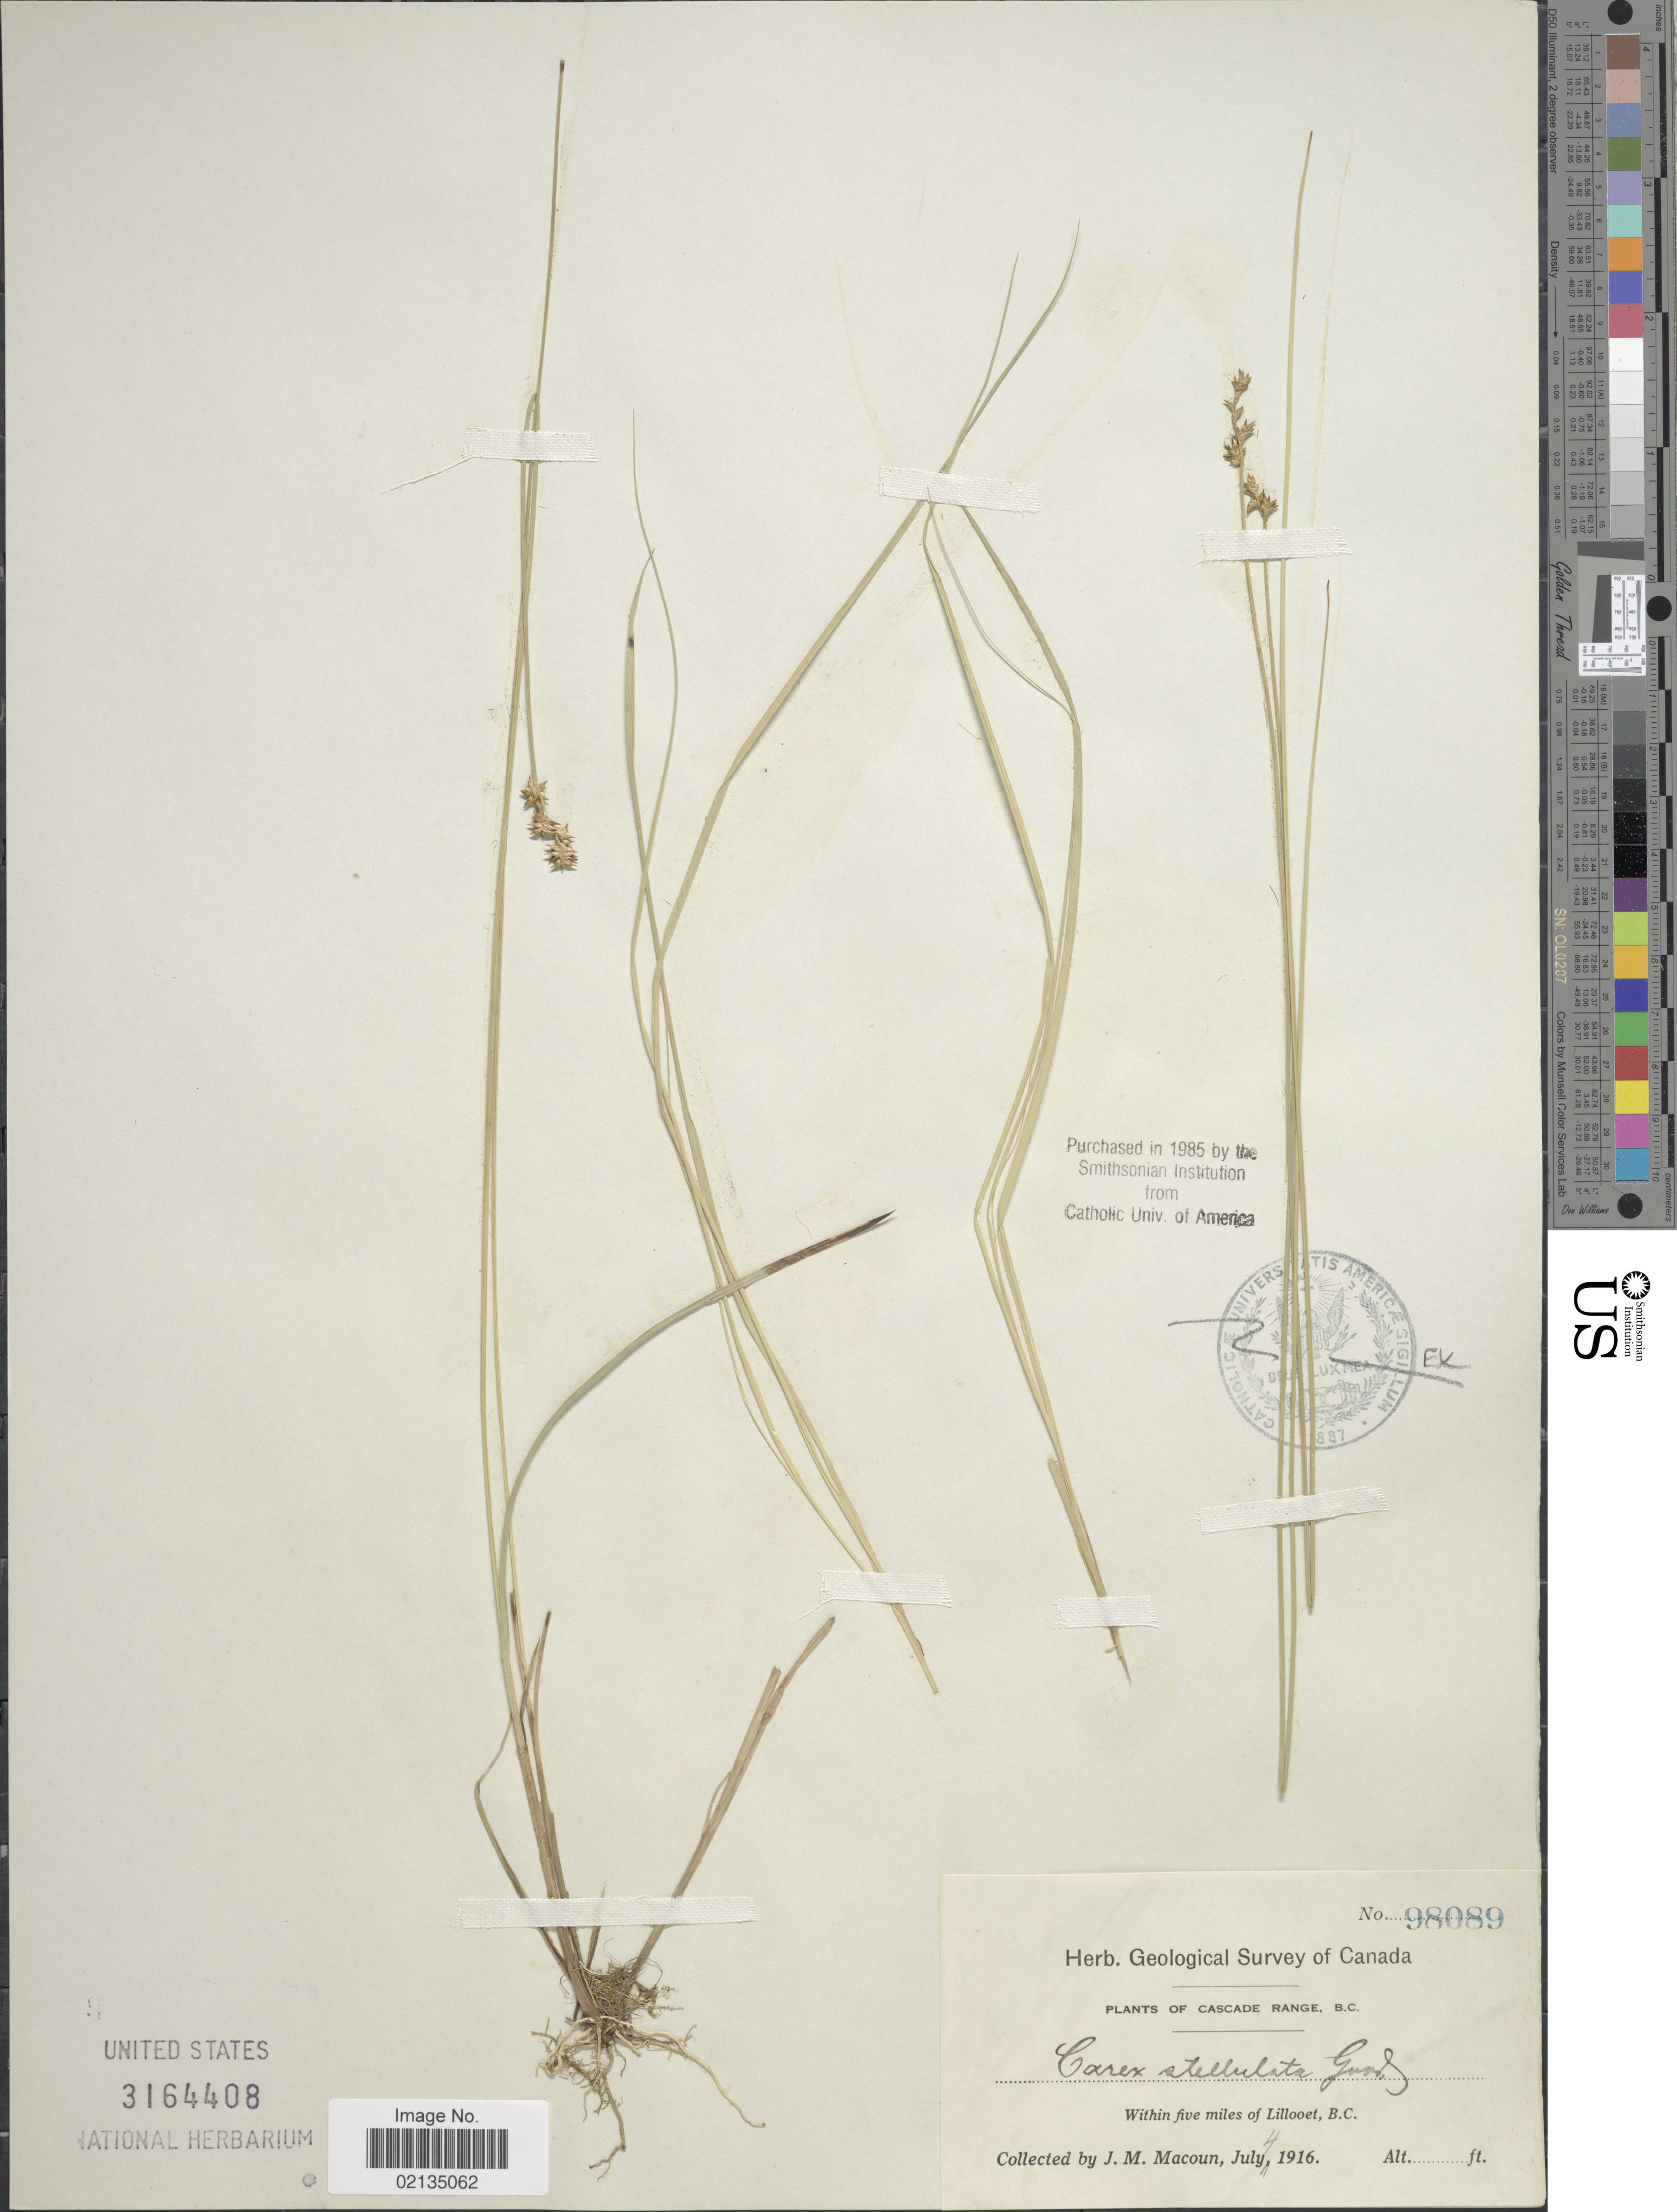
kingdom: Plantae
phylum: Tracheophyta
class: Liliopsida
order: Poales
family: Cyperaceae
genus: Carex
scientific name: Carex echinata subsp. echinata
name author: Murray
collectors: J. M. Macoun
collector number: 98089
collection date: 1916-07-04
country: Canada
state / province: British Columbia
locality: Cascade Range, B. C. Within five miles of Lillooet, B.C.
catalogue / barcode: US 3164408